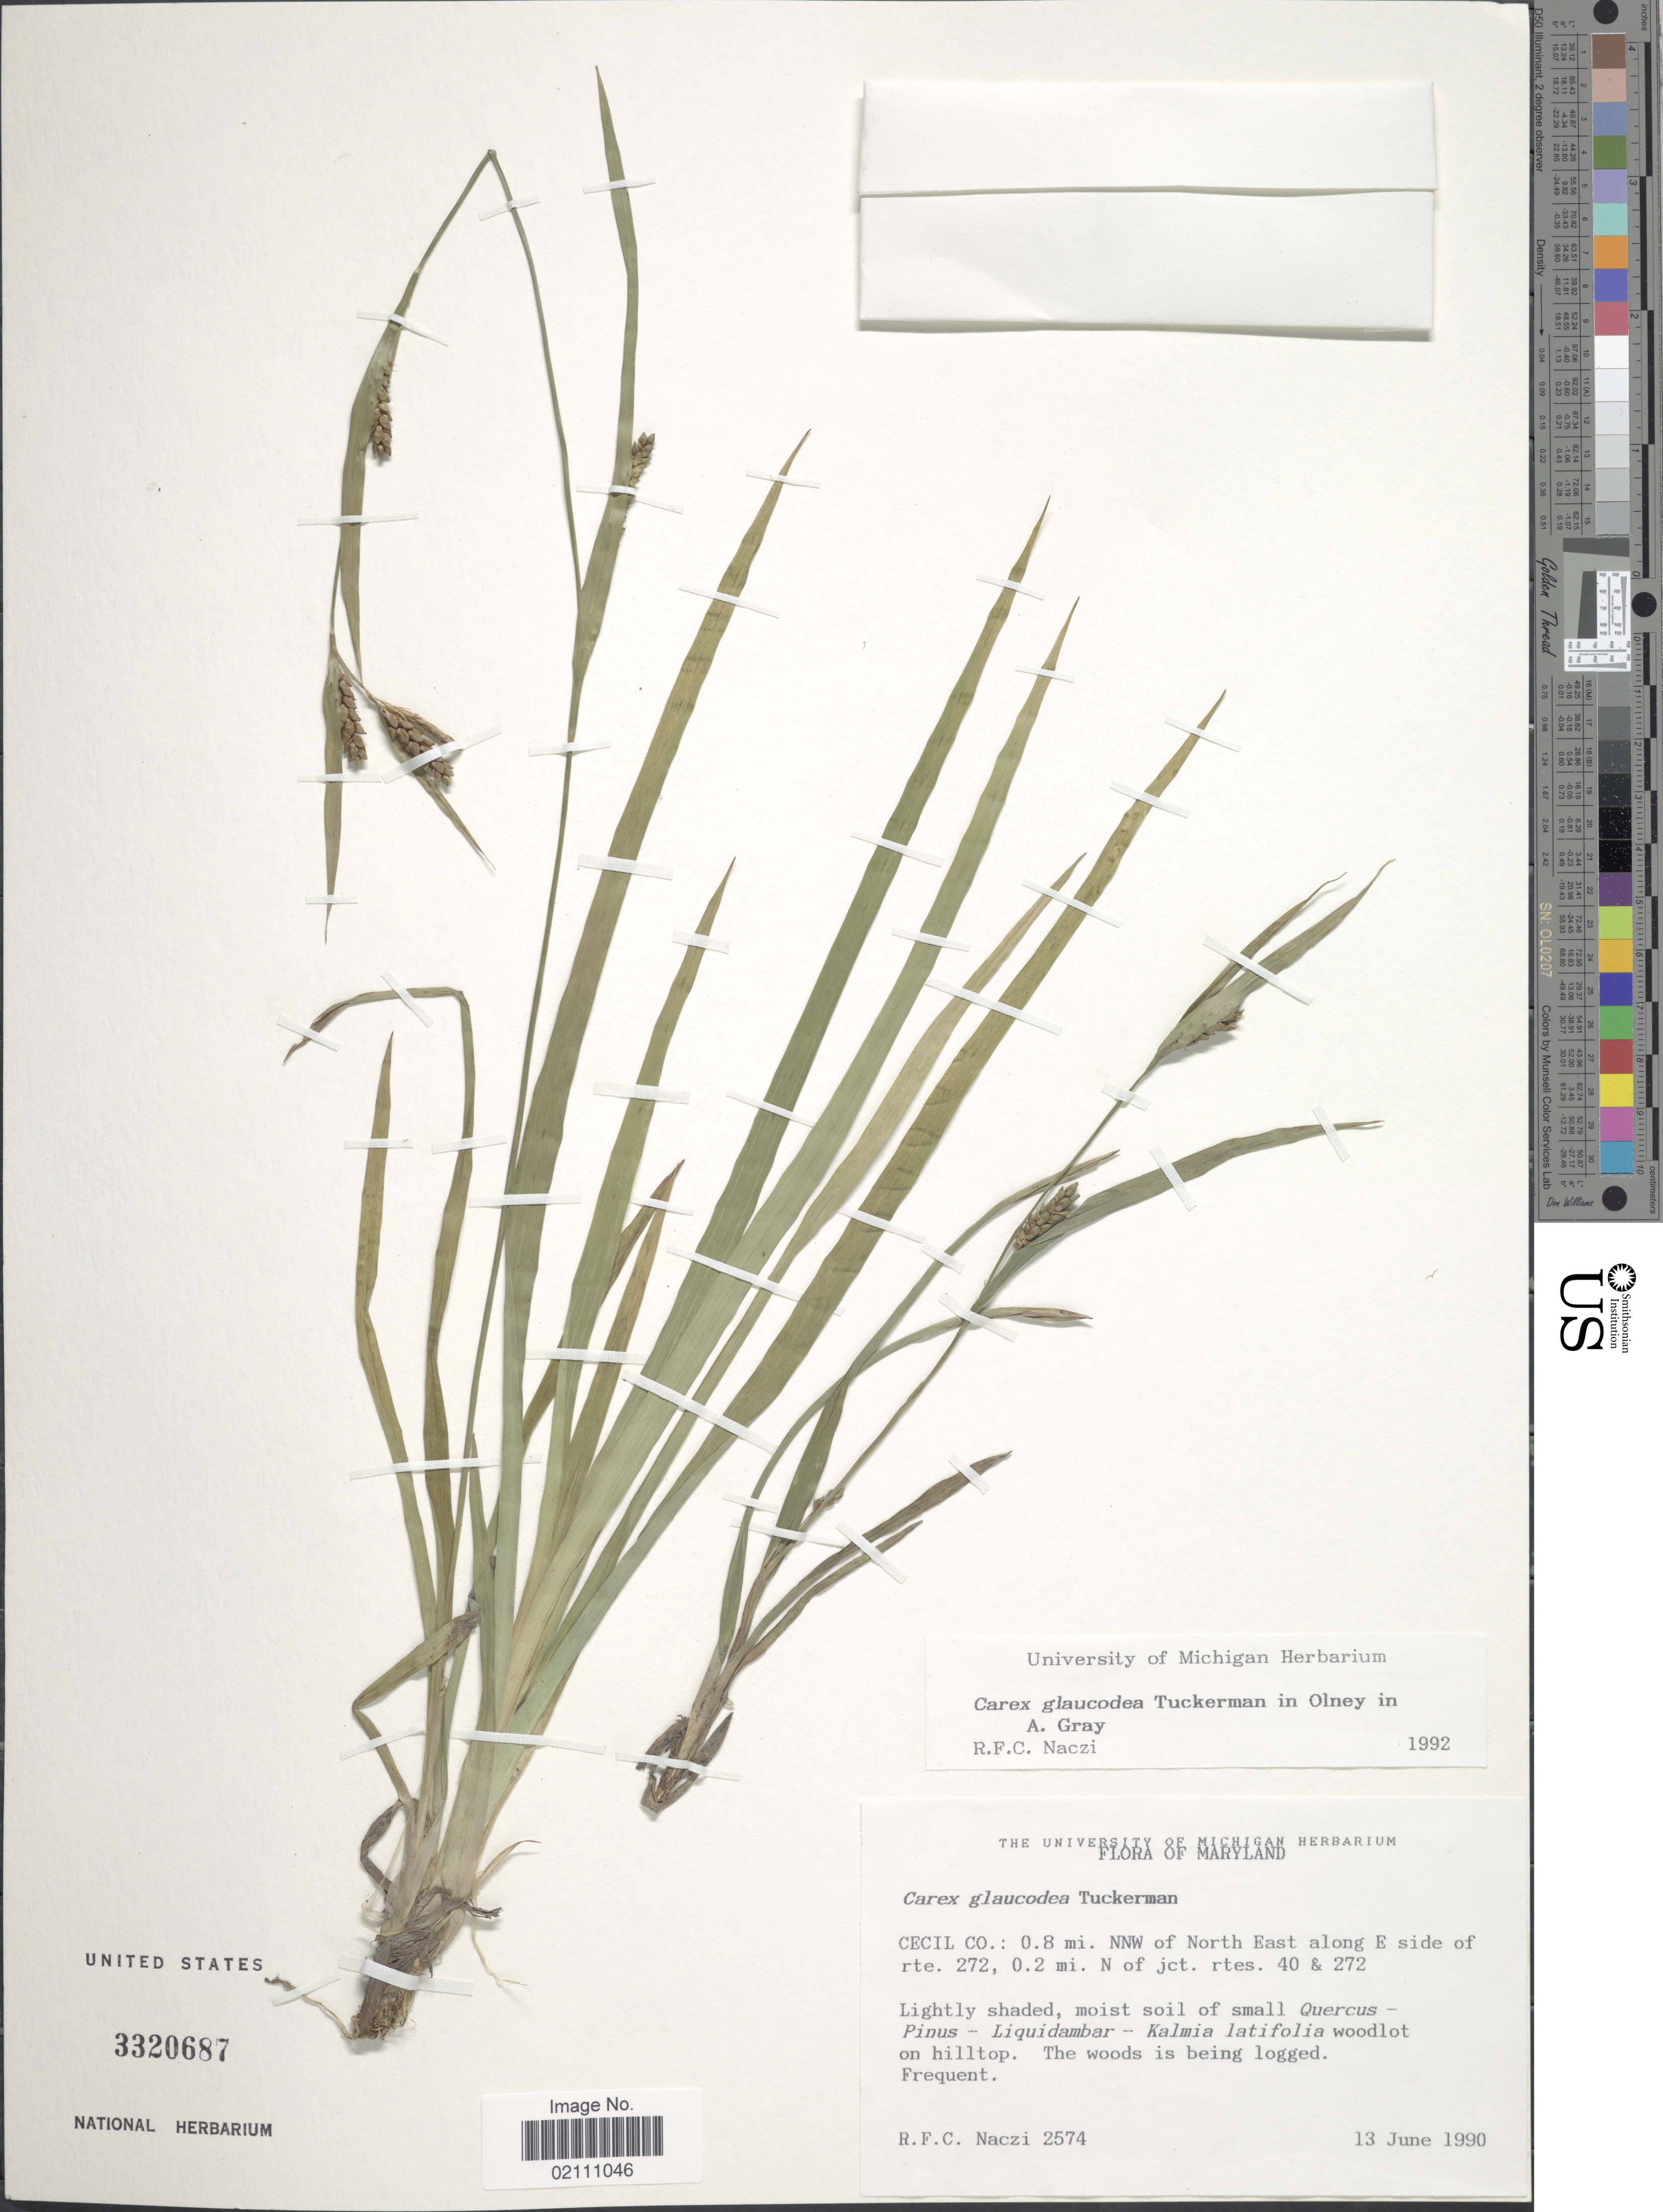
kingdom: Plantae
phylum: Tracheophyta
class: Liliopsida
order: Poales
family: Cyperaceae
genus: Carex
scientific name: Carex glaucodea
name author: Tuck. ex Olney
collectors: R. F. C. Naczi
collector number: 2574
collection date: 1990-06-13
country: United States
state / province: Maryland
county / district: Cecil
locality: Cecil Co.: 0.8 mi. NNW of North East along E side of Rte. 272, 0.2 mi. N of jct. rtes 40 & 272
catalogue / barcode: US 3320687